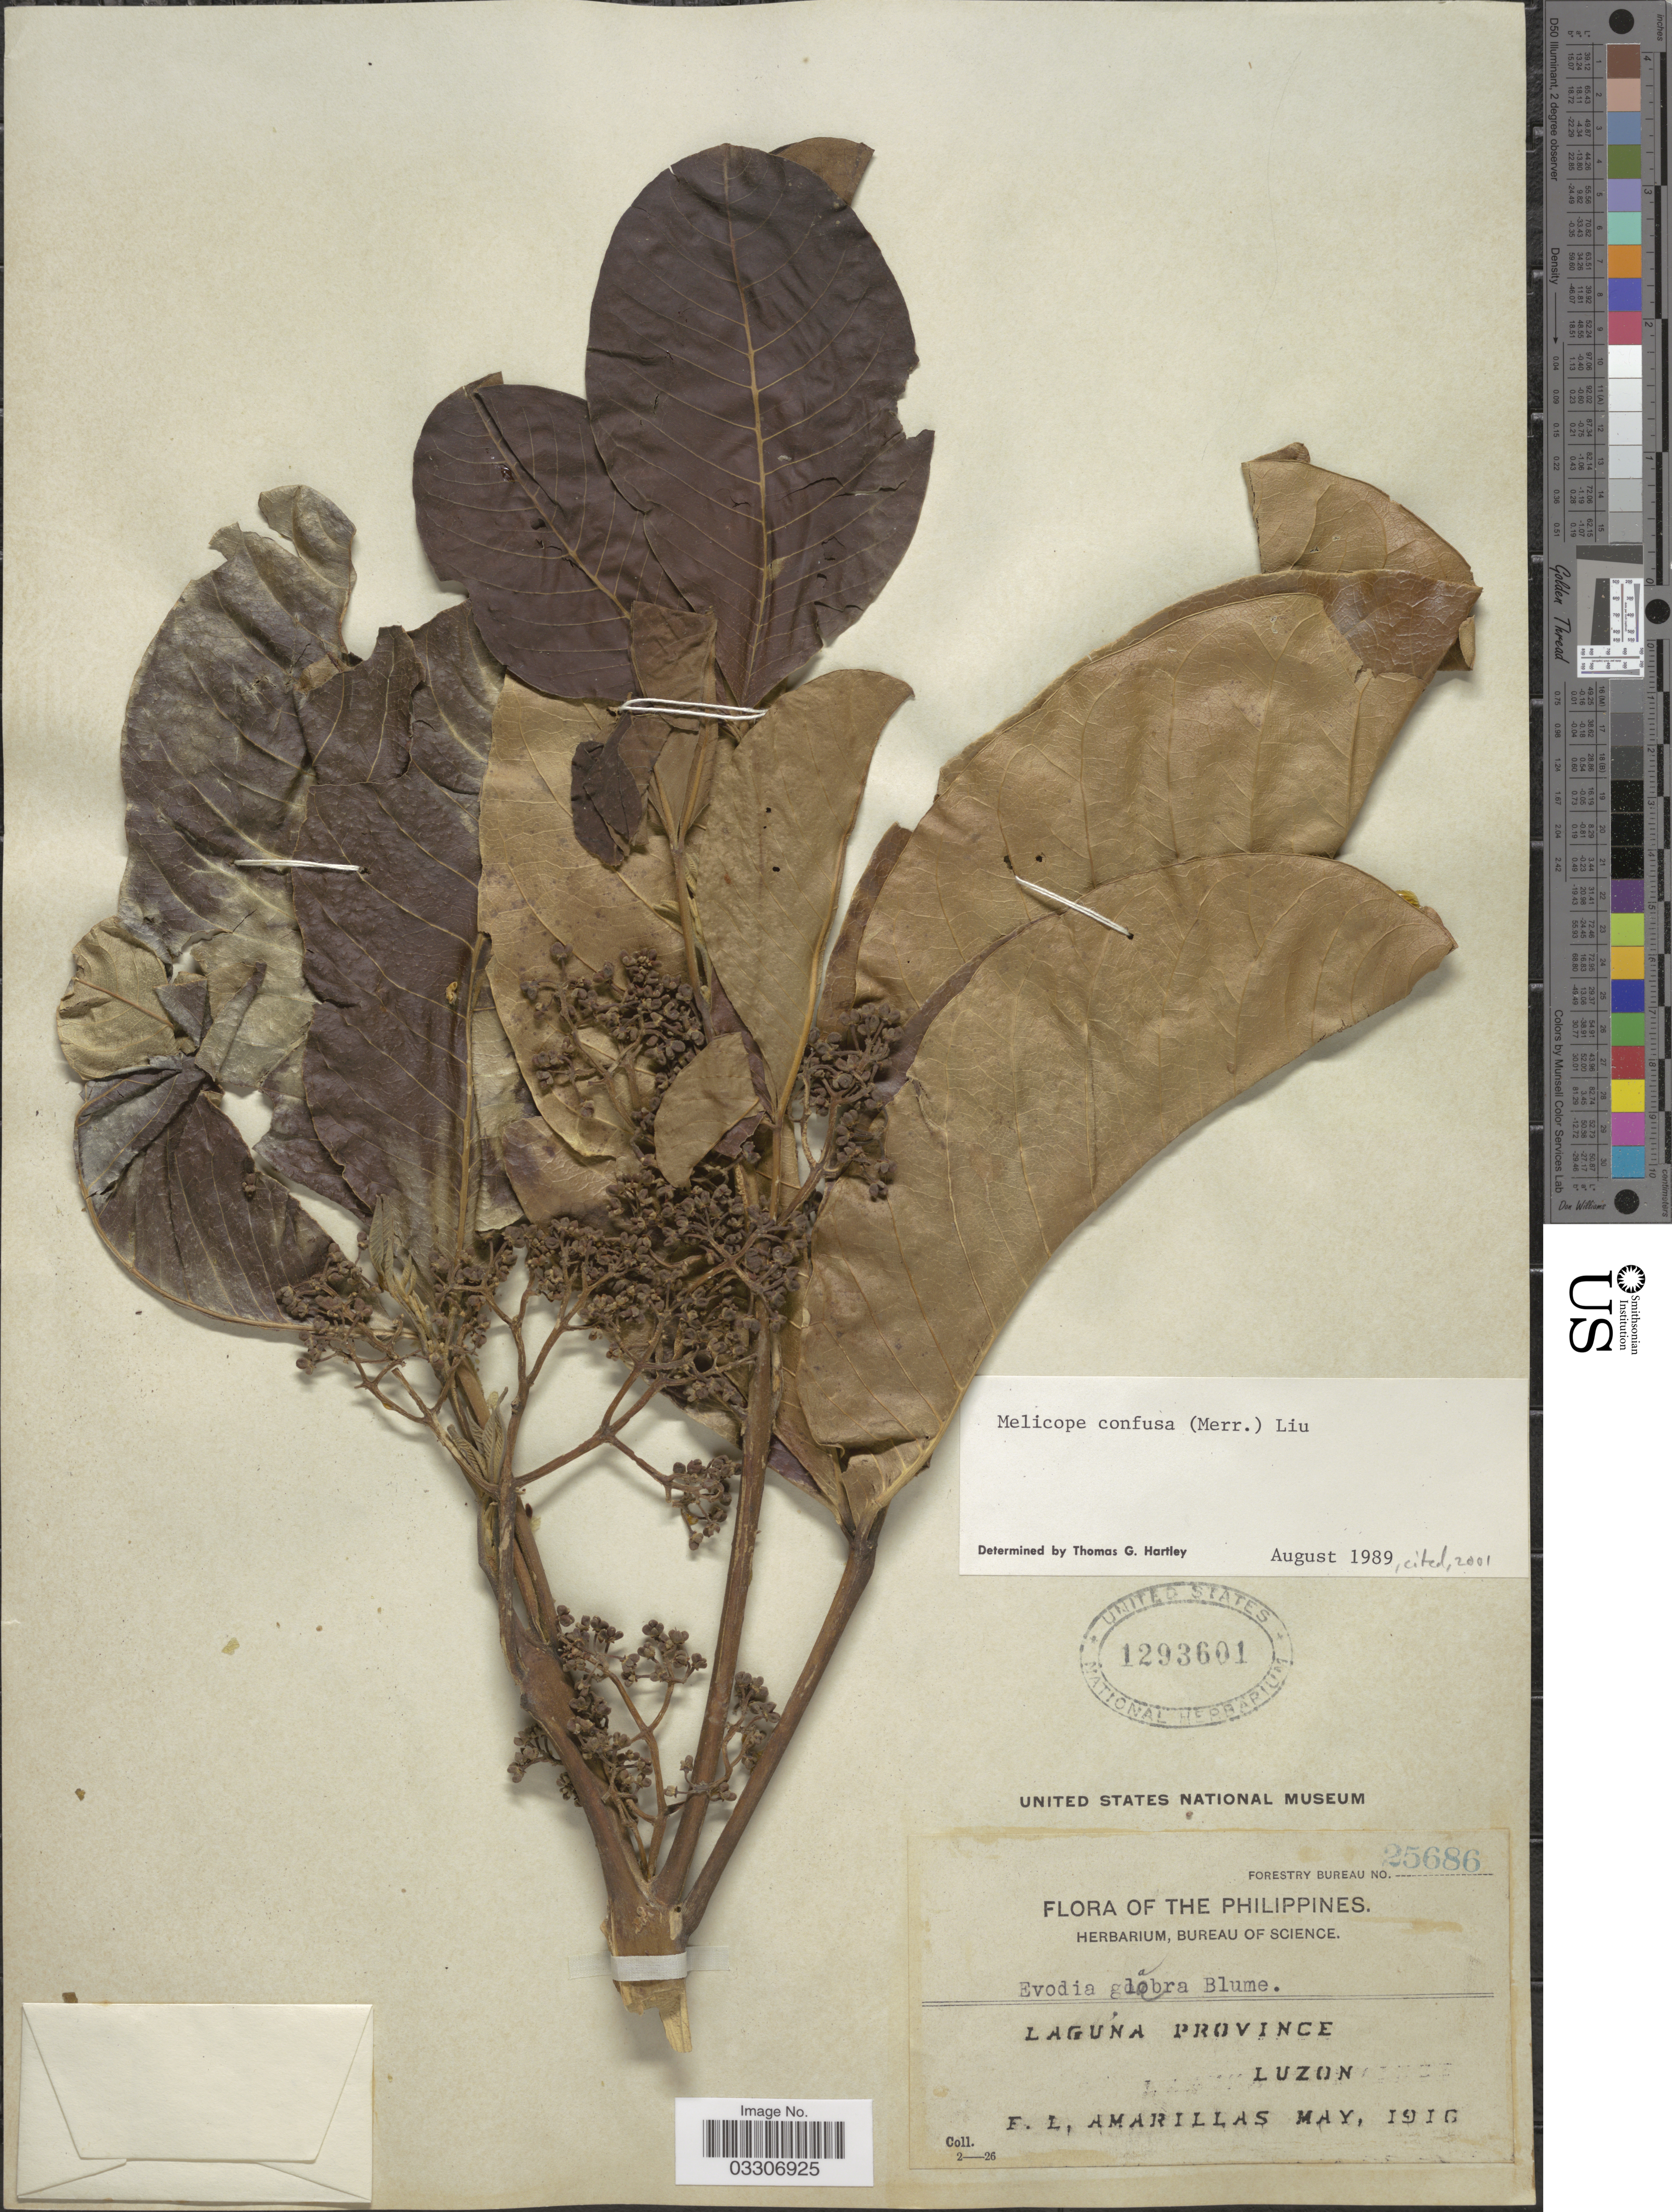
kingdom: Plantae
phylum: Tracheophyta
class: Magnoliopsida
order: Sapindales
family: Rutaceae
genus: Melicope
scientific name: Melicope confusa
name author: (Merr.) P.S. Liu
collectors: F. Amarillas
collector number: Forestry Bureau 25686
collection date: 1916-05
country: Philippines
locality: Laguna Province, Luzon.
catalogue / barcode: US 1293601